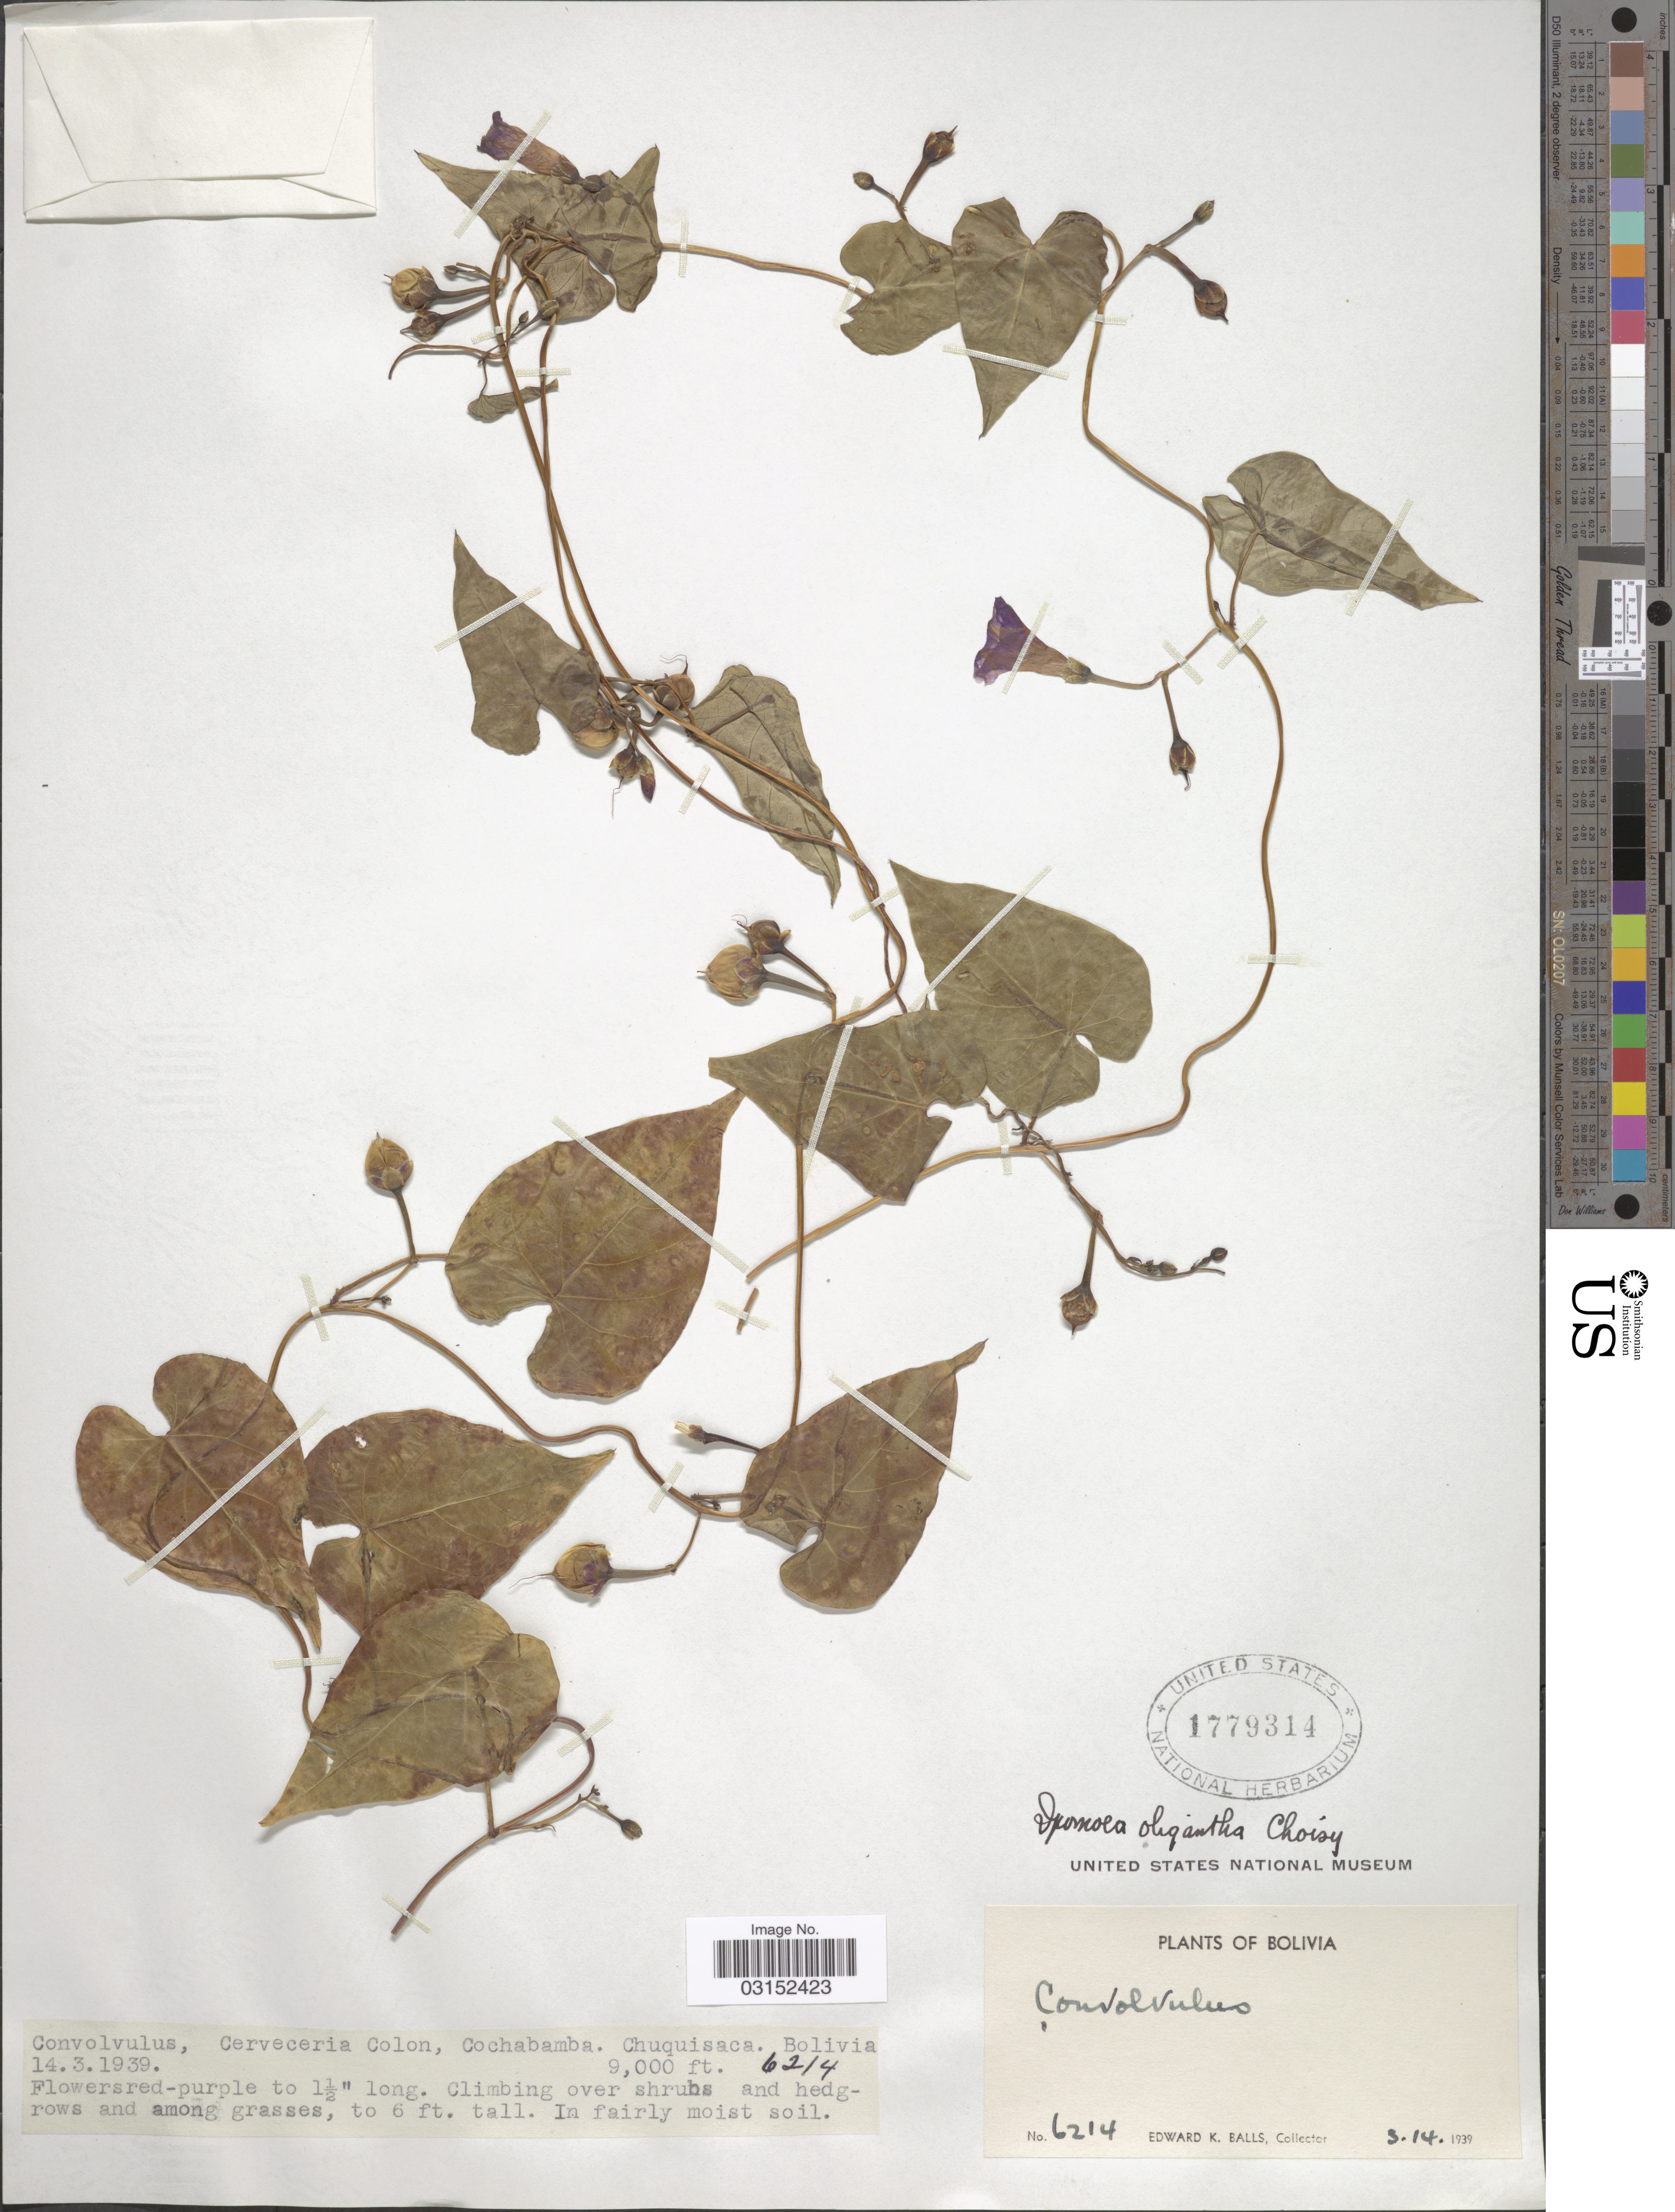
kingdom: Plantae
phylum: Tracheophyta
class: Magnoliopsida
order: Solanales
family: Convolvulaceae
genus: Ipomoea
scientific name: Ipomoea dumetorum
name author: Willd.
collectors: E. K. Balls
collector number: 6214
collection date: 1939-03-14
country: Bolivia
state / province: Cochabamba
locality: Convolvulus, Cerveceria Colon, Cochabamba, Chuquisaca, Bolivia.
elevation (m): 2743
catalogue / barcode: US 1779314